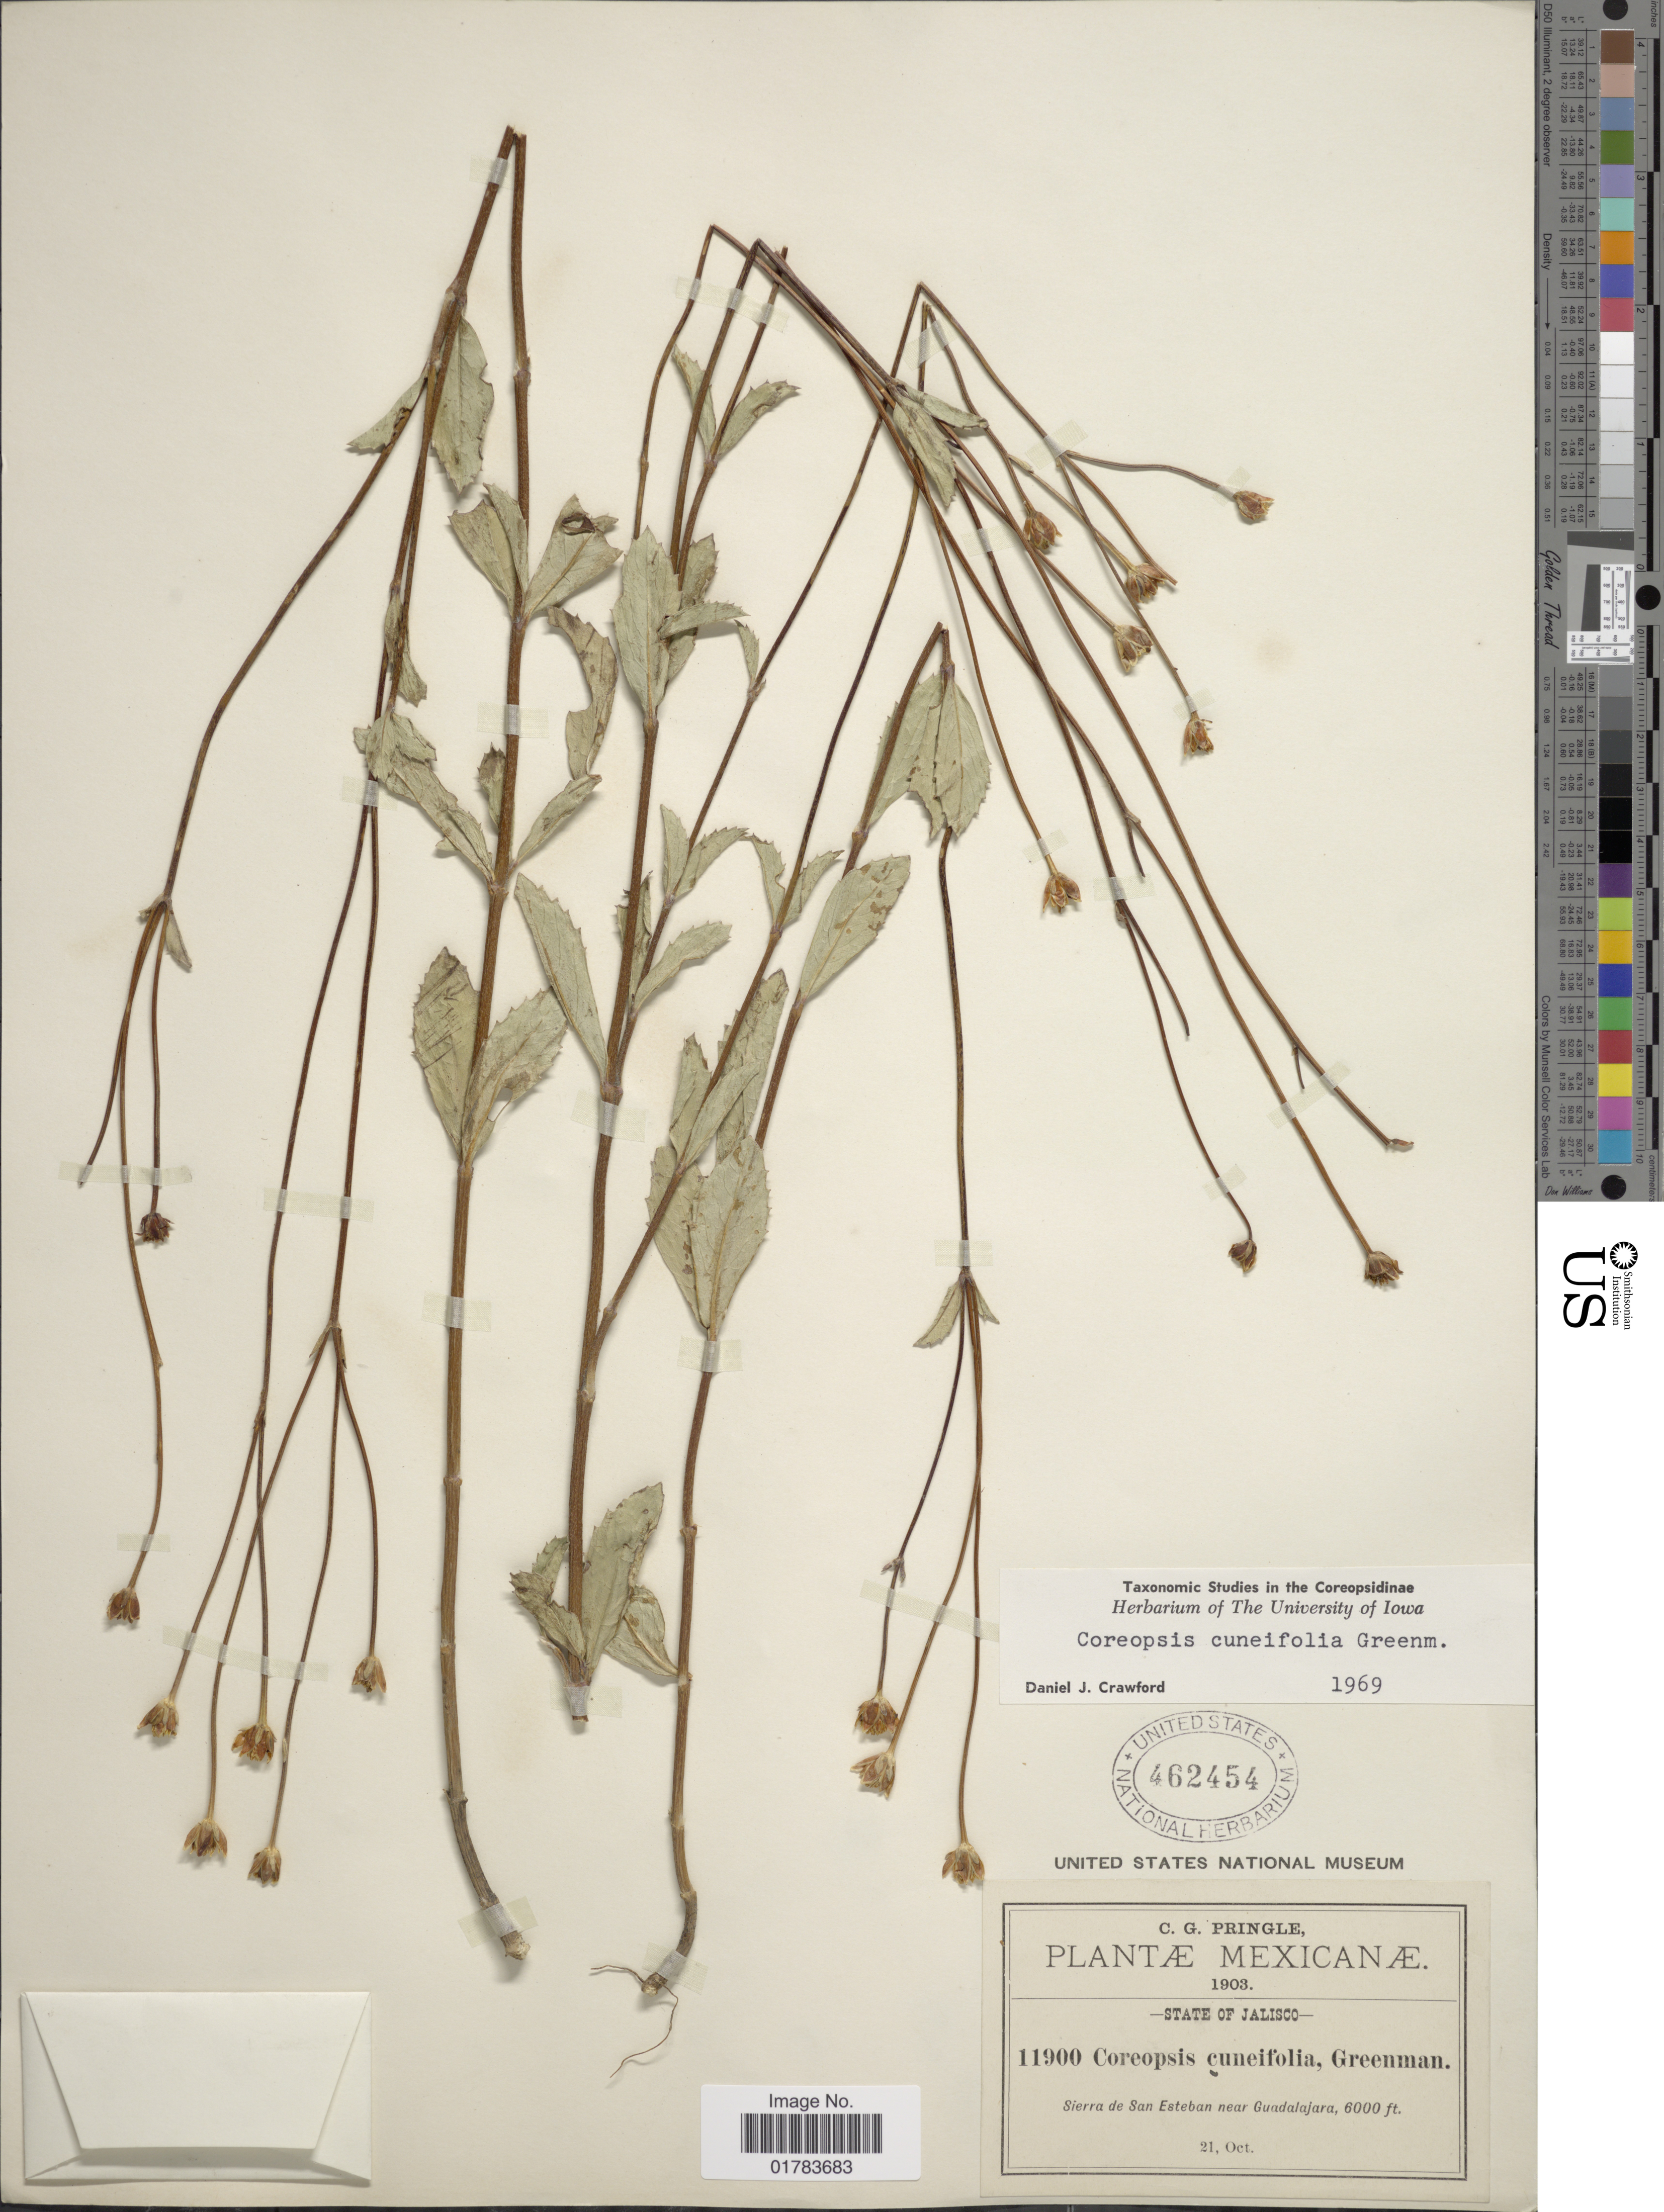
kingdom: Plantae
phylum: Tracheophyta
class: Magnoliopsida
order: Asterales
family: Asteraceae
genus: Coreopsis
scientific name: Coreopsis cuneifolia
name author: Greenm.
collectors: C. G. Pringle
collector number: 11900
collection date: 1903-10-21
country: Mexico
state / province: Jalisco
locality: Sierra de San Esteban near Guadalajara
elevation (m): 1829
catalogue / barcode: US 462454